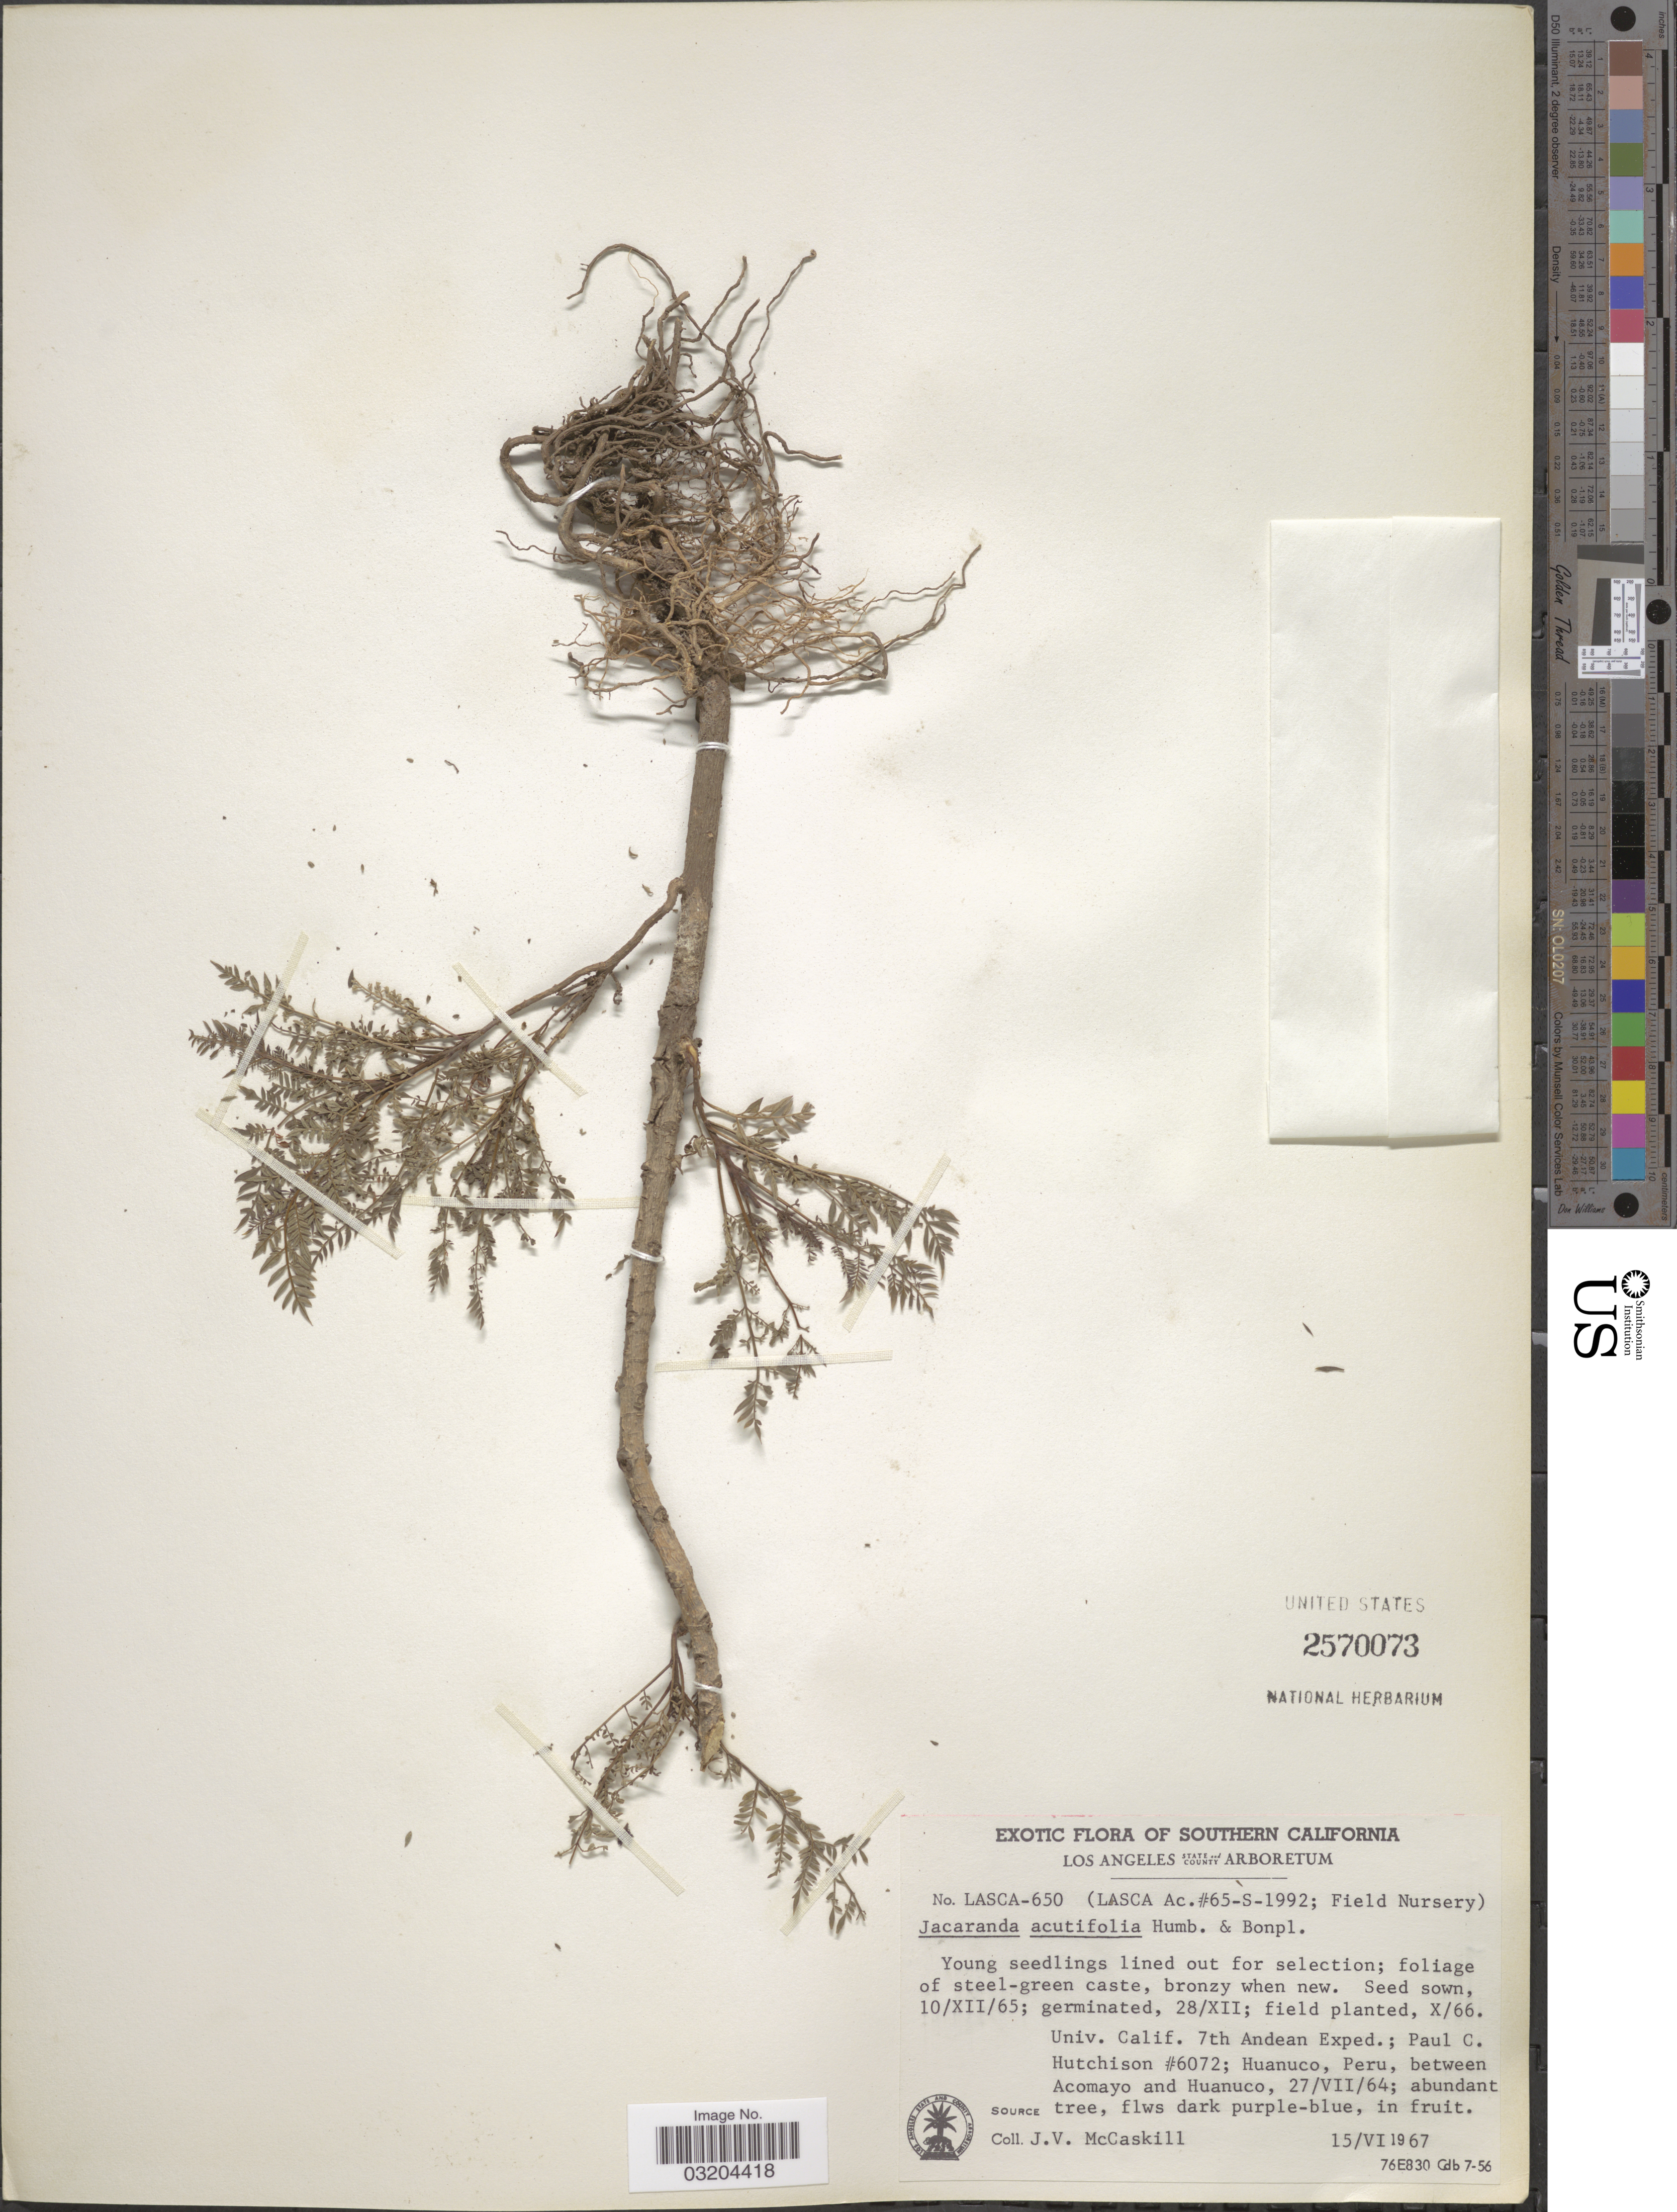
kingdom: Plantae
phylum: Tracheophyta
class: Magnoliopsida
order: Lamiales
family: Bignoniaceae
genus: Jacaranda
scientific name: Jacaranda acutifolia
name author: Bonpl.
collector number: LASCA-650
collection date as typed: Transcribed d/m/y: /10/66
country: United States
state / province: California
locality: Southern California. Univ. Calif. Field Nursery [unsure placement]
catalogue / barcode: US 2570073